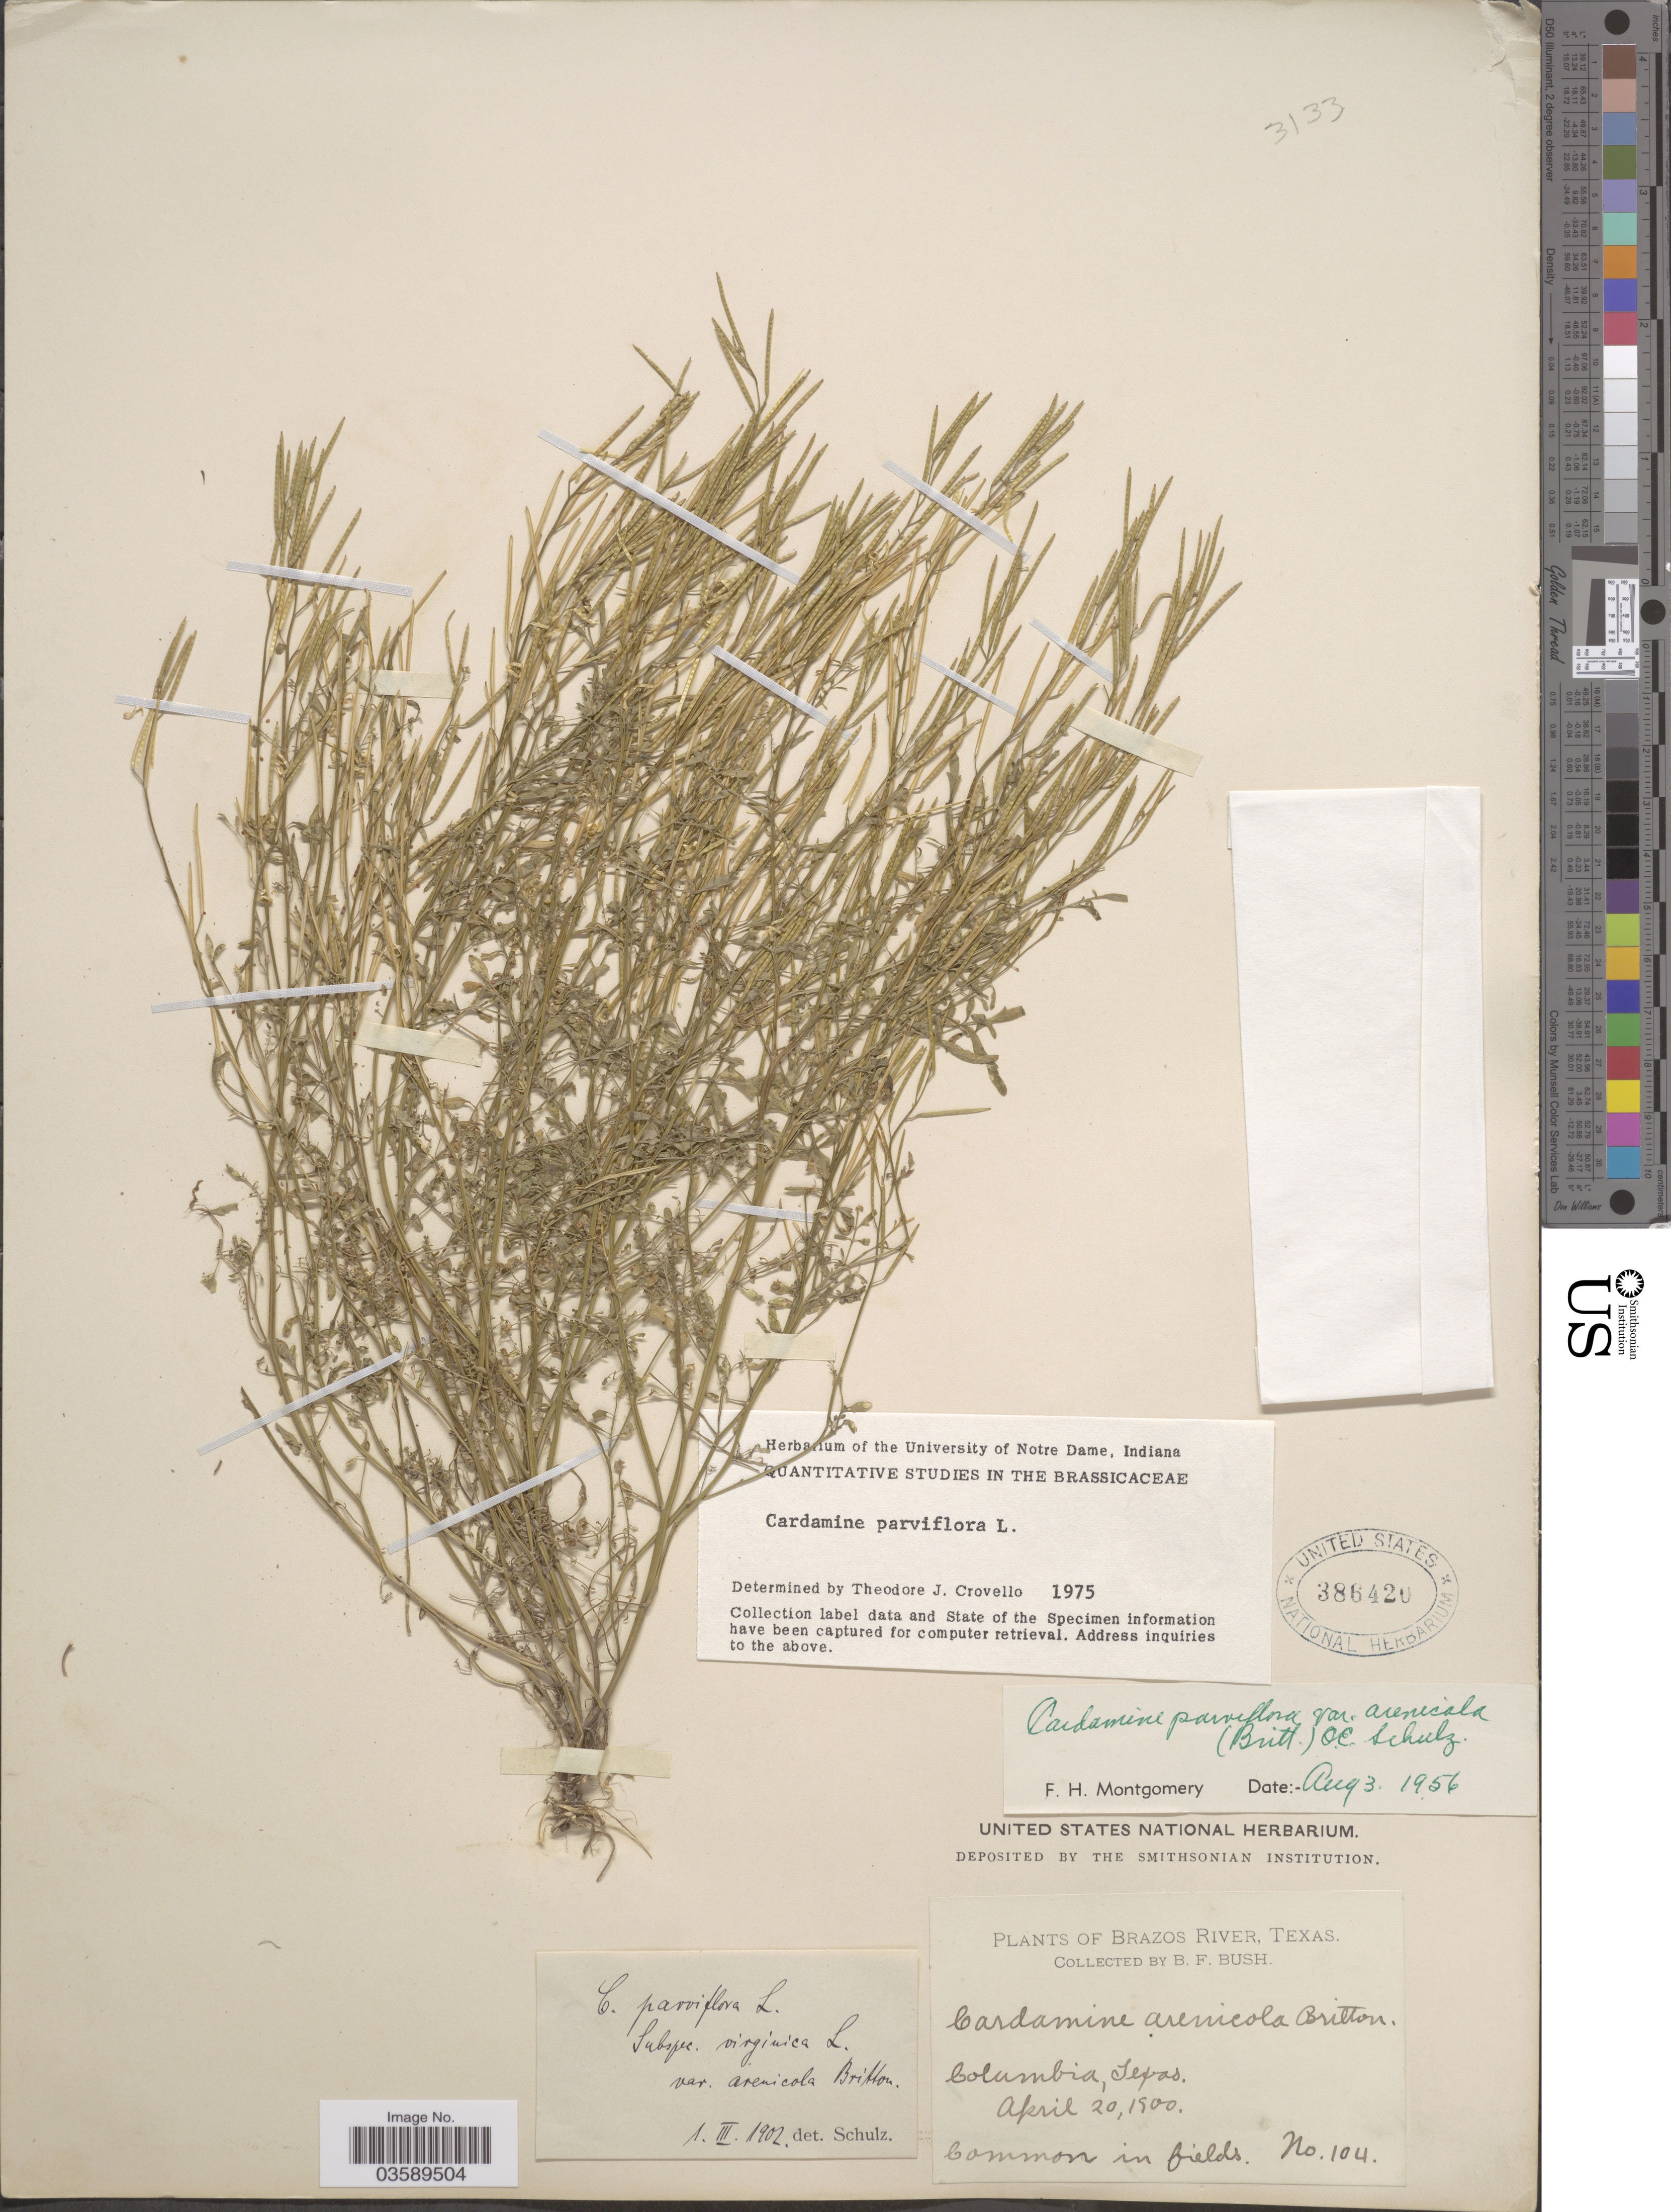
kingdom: Plantae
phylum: Tracheophyta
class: Magnoliopsida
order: Brassicales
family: Brassicaceae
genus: Cardamine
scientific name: Cardamine parviflora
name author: L.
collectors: B. F. Bush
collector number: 104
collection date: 1900-04-20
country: United States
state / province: Texas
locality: Brazos River. Columbia.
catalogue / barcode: US 386420